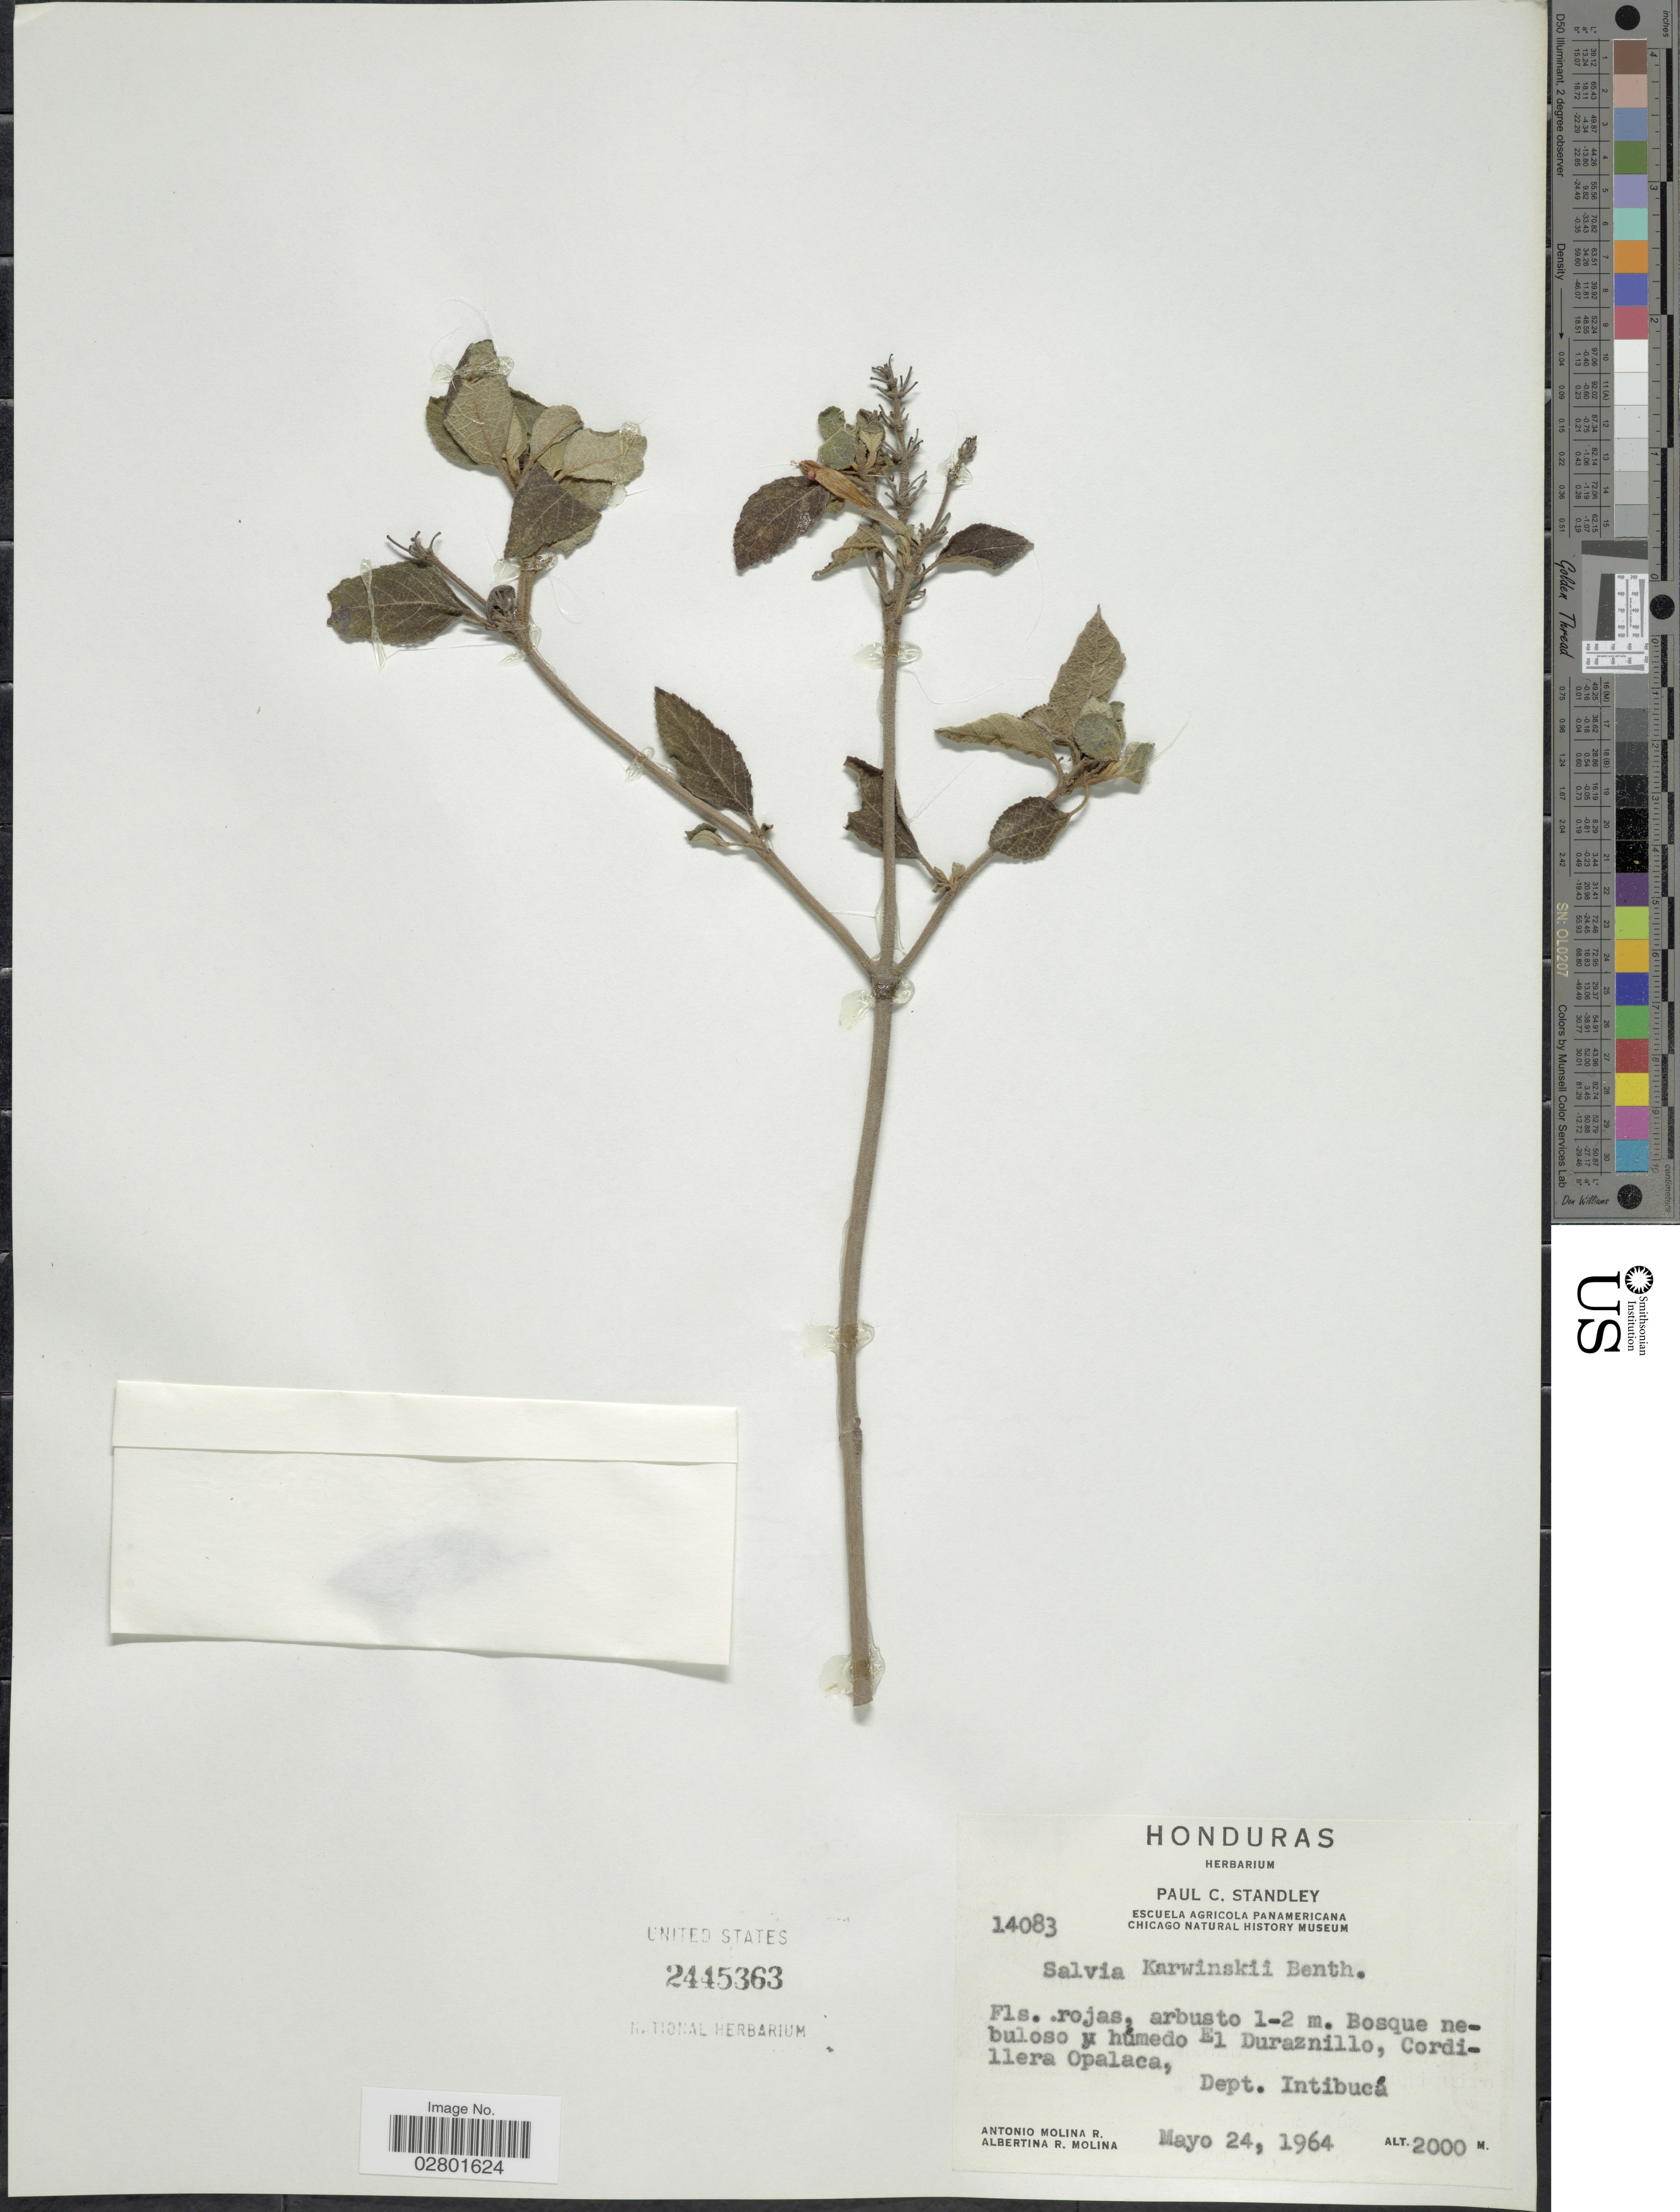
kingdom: Plantae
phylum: Tracheophyta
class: Magnoliopsida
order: Lamiales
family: Lamiaceae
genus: Salvia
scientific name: Salvia karwinskii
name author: Benth.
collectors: A. Molina R. & A. R. Molina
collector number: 14083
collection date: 1964-05-24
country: Honduras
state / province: Intibuca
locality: Bosque nebuloso y húmedo El Duraznillo, Cordillera Opalaca, Dept. Intibucá.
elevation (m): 2000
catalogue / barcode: US 2445363